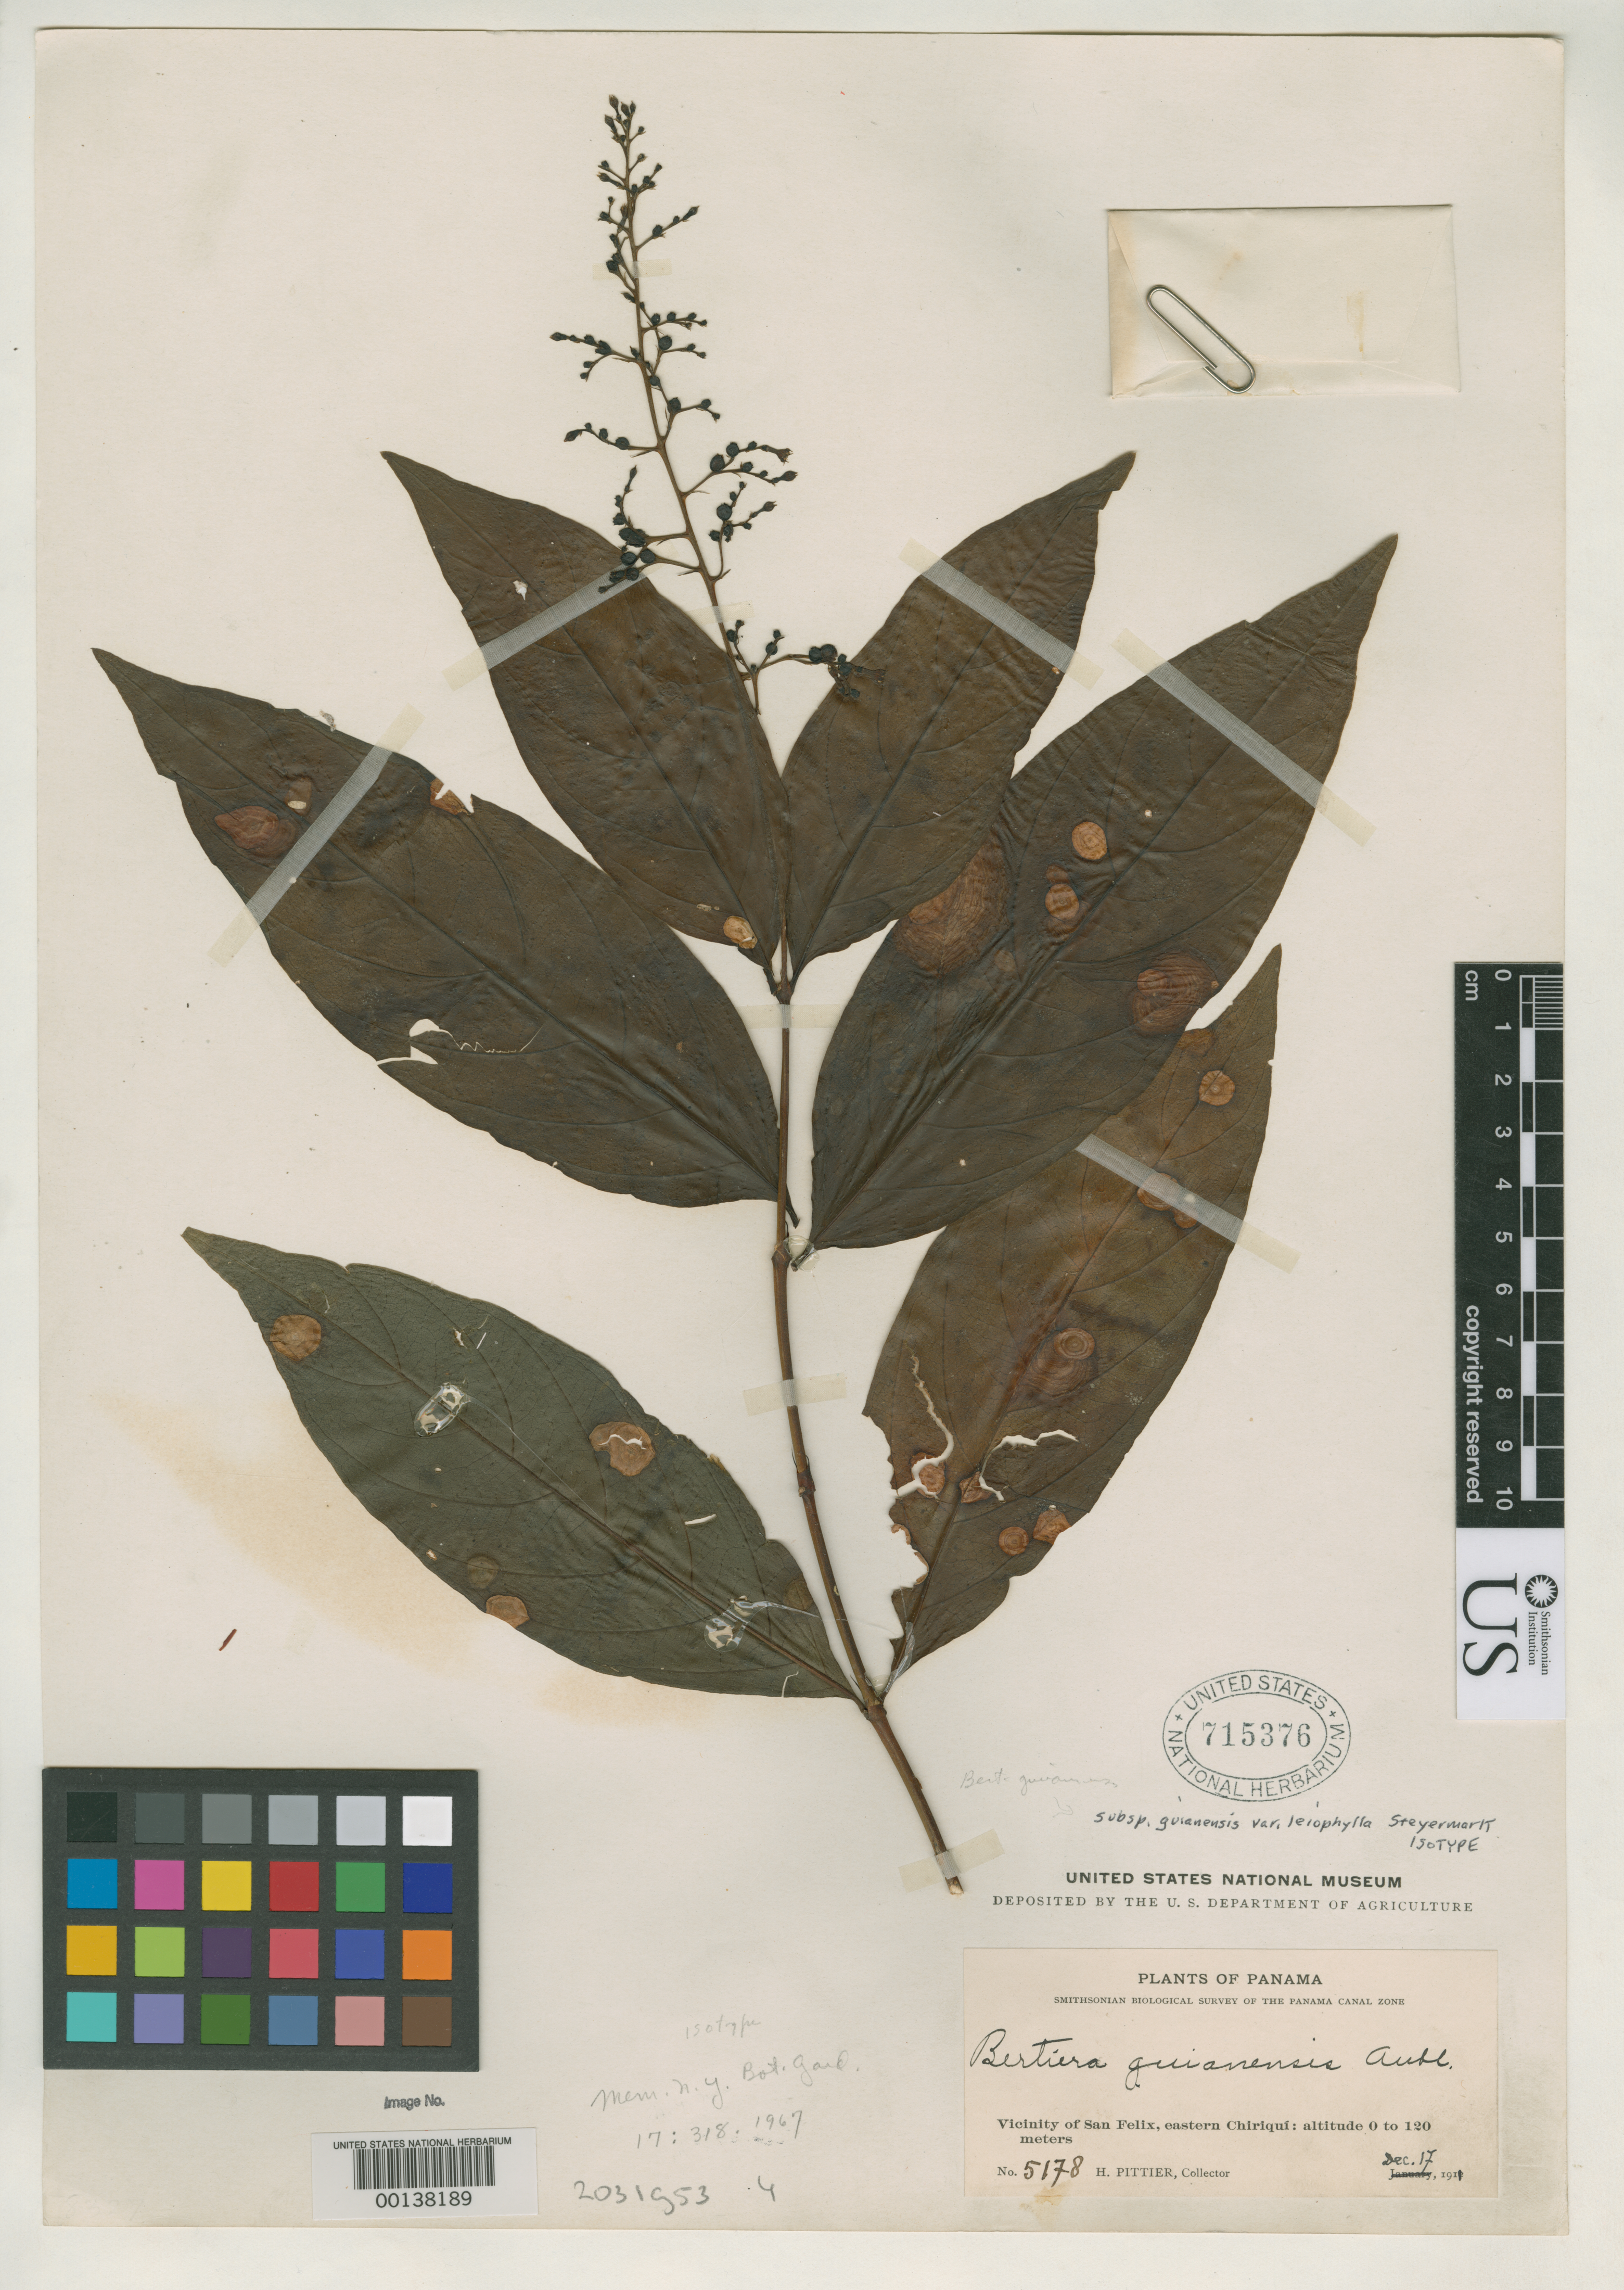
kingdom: Plantae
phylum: Tracheophyta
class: Magnoliopsida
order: Gentianales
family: Rubiaceae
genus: Bertiera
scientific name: Bertiera guianensis var. leiophylla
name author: Steyerm.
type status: Isotype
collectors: H. F. Pittier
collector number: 5178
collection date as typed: Jan 1912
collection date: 1912-01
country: Panama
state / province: Chiriquí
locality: San Felix.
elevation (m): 0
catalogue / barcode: US 715376